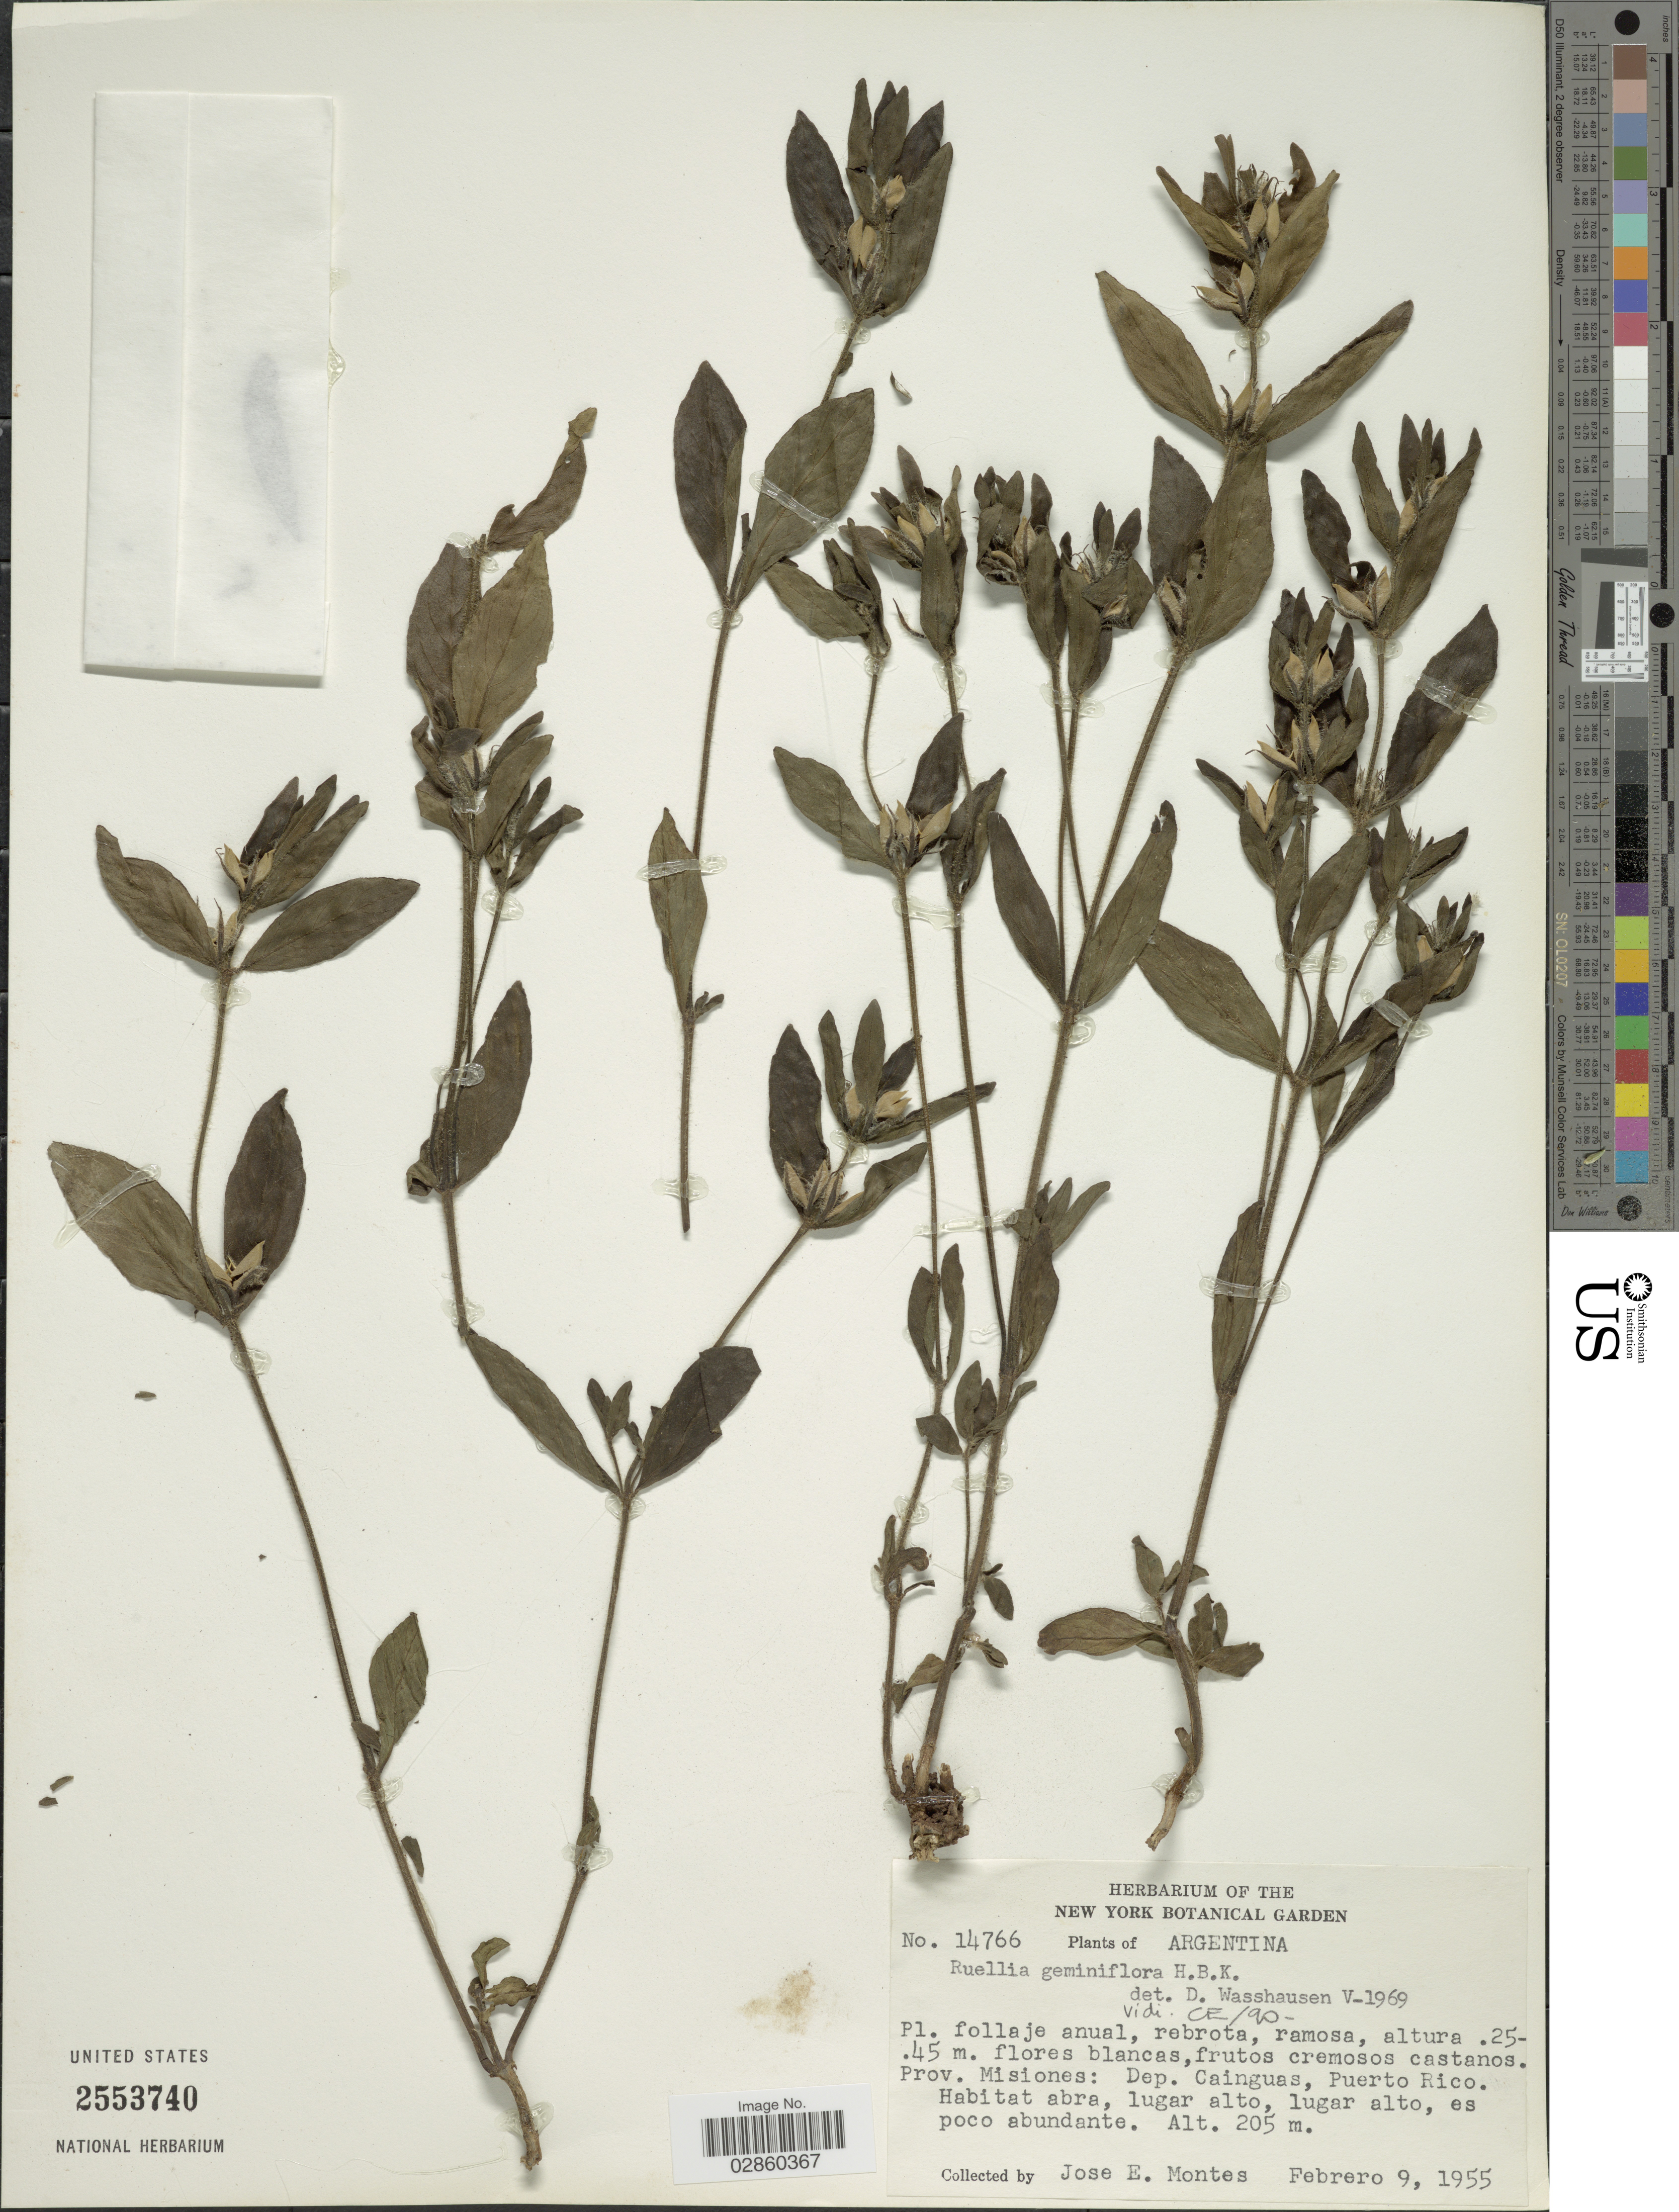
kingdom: Plantae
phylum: Tracheophyta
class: Magnoliopsida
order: Lamiales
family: Acanthaceae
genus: Ruellia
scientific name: Ruellia geminiflora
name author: Kunth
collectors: J. E. Montes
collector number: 14766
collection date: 1955-02-09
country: Argentina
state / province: Misiones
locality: Prov. Misiones: Dep. Cainguas, Puerto Rico.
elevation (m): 205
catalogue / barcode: US 2553740